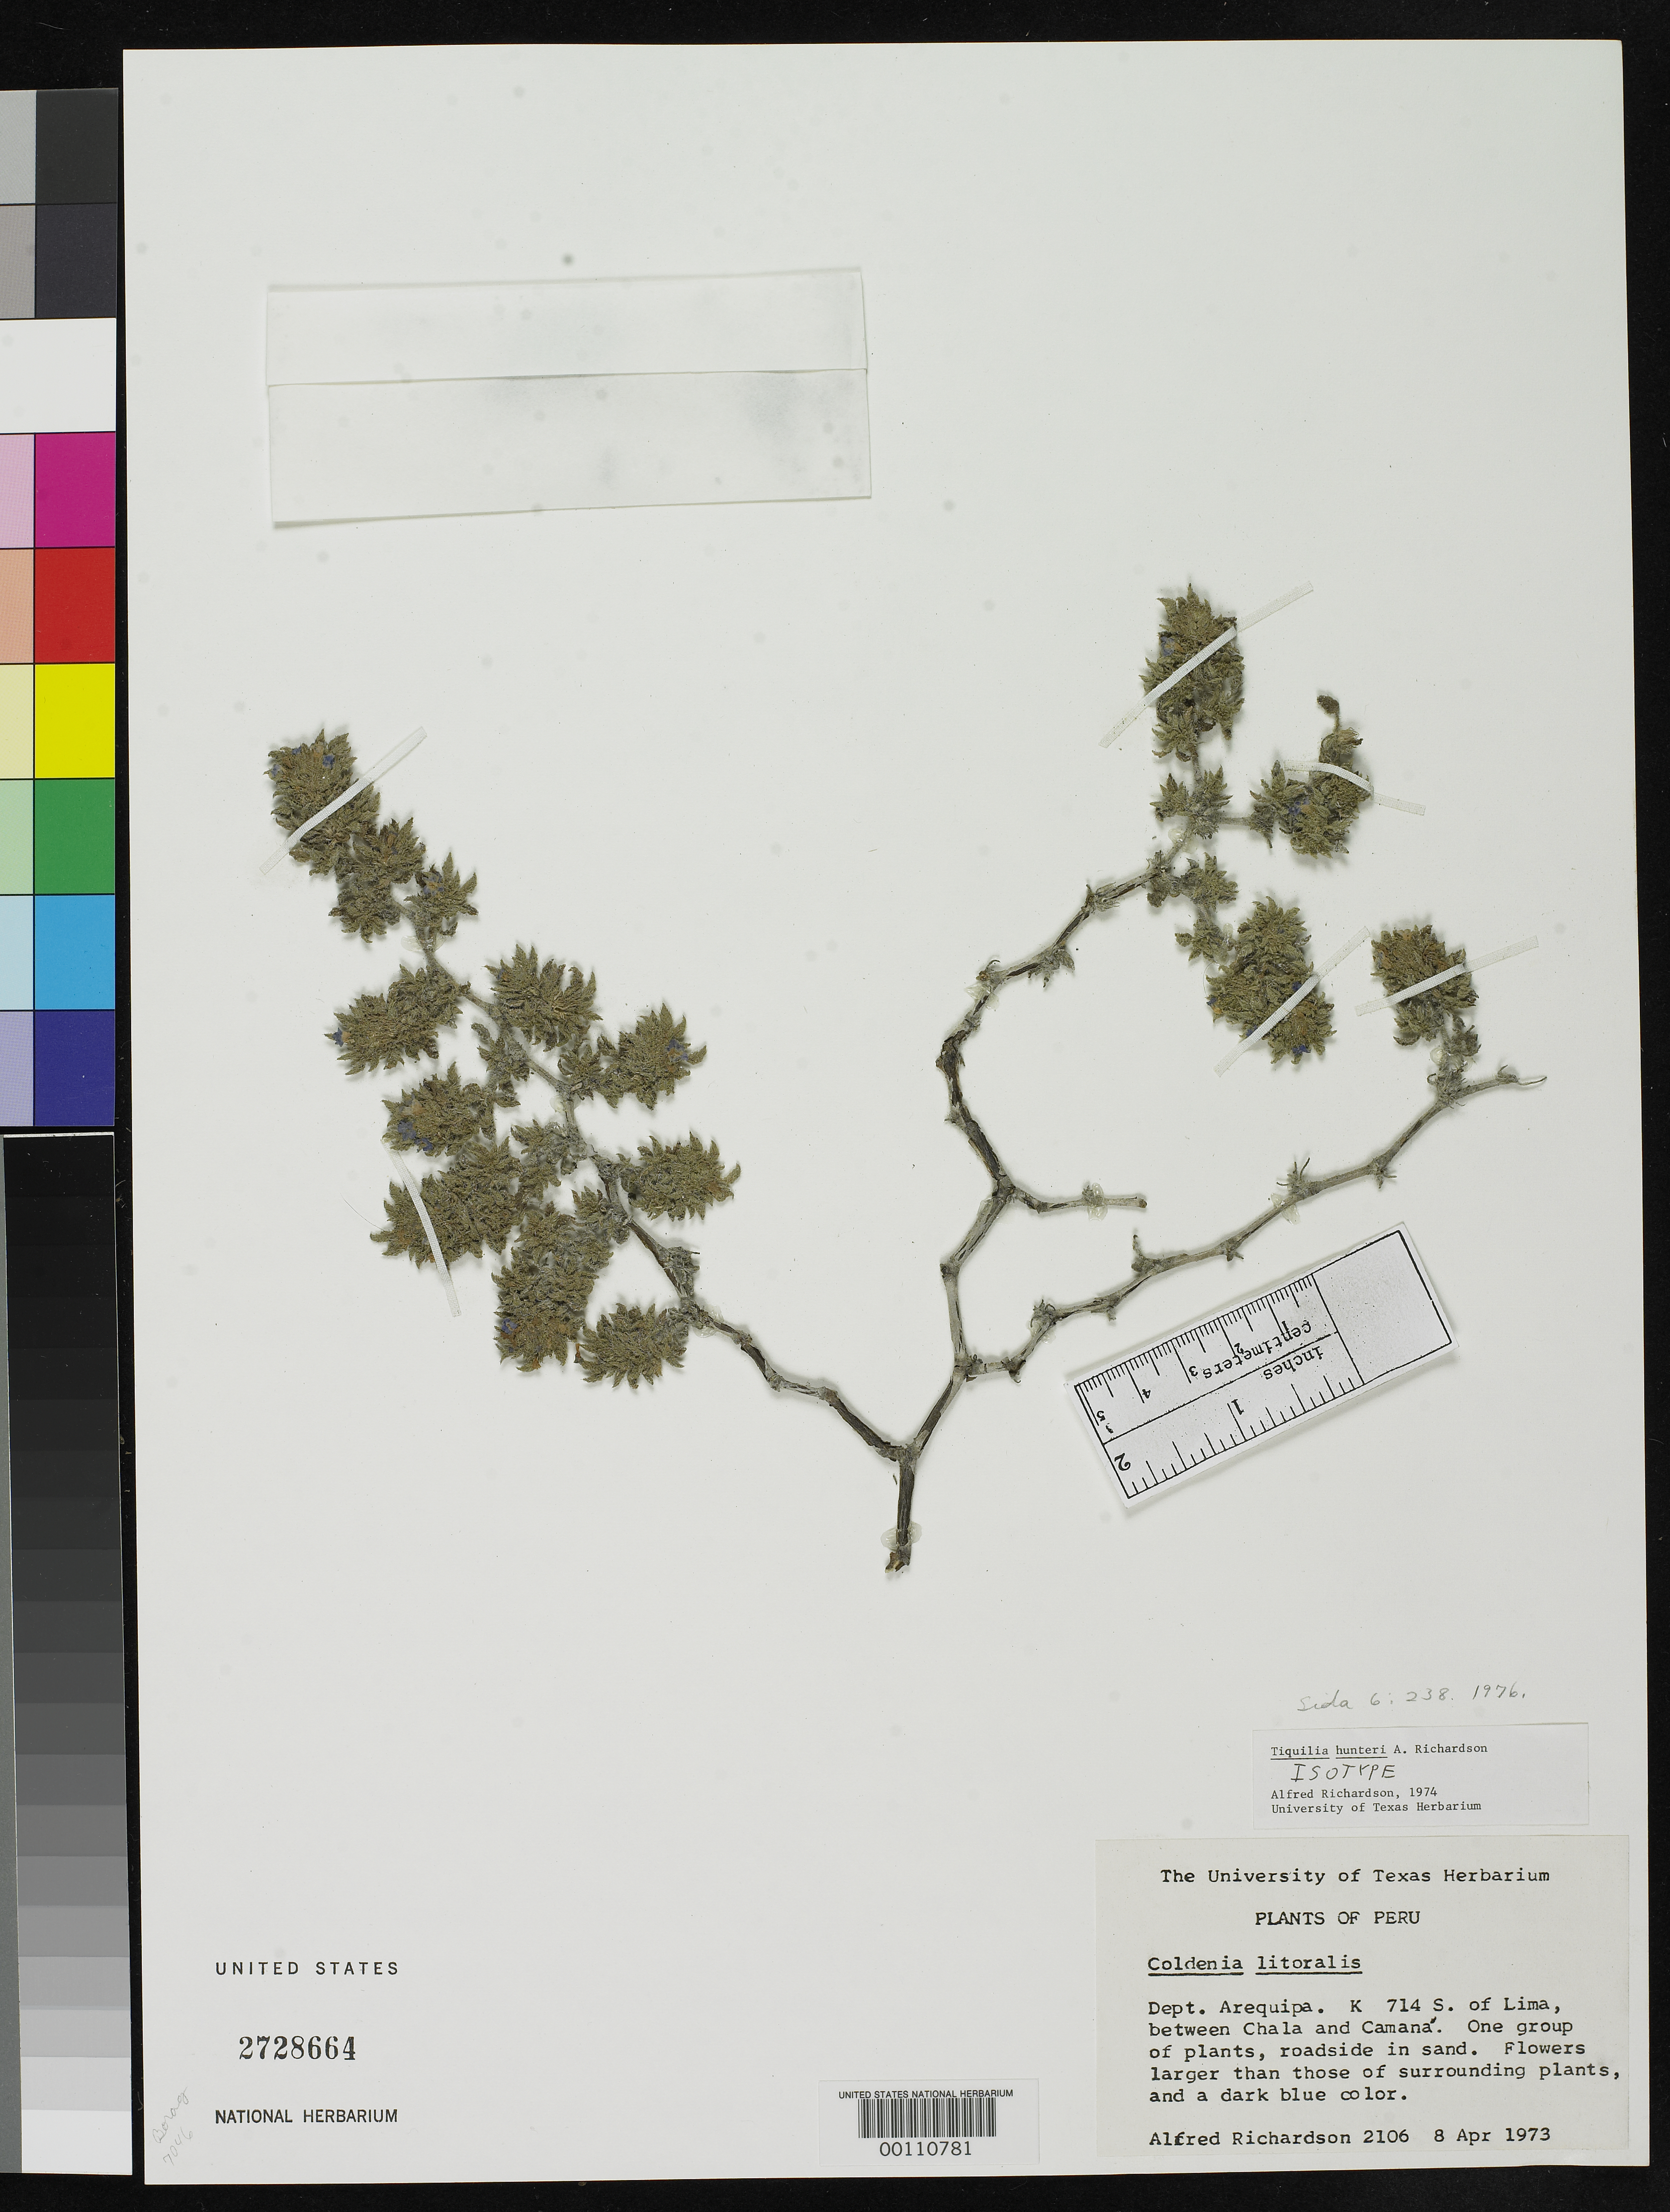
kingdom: Plantae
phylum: Tracheophyta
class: Magnoliopsida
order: Boraginales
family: Ehretiaceae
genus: Tiquilia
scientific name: Tiquilia hunteri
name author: A.T. Richardson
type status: Isotype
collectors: A. T. Richardson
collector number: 2106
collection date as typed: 08 Apr 1973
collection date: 1973-04-08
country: Peru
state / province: Arequipa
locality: Km 714, south of Lima, between Chala and Camaná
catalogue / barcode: US 2728664